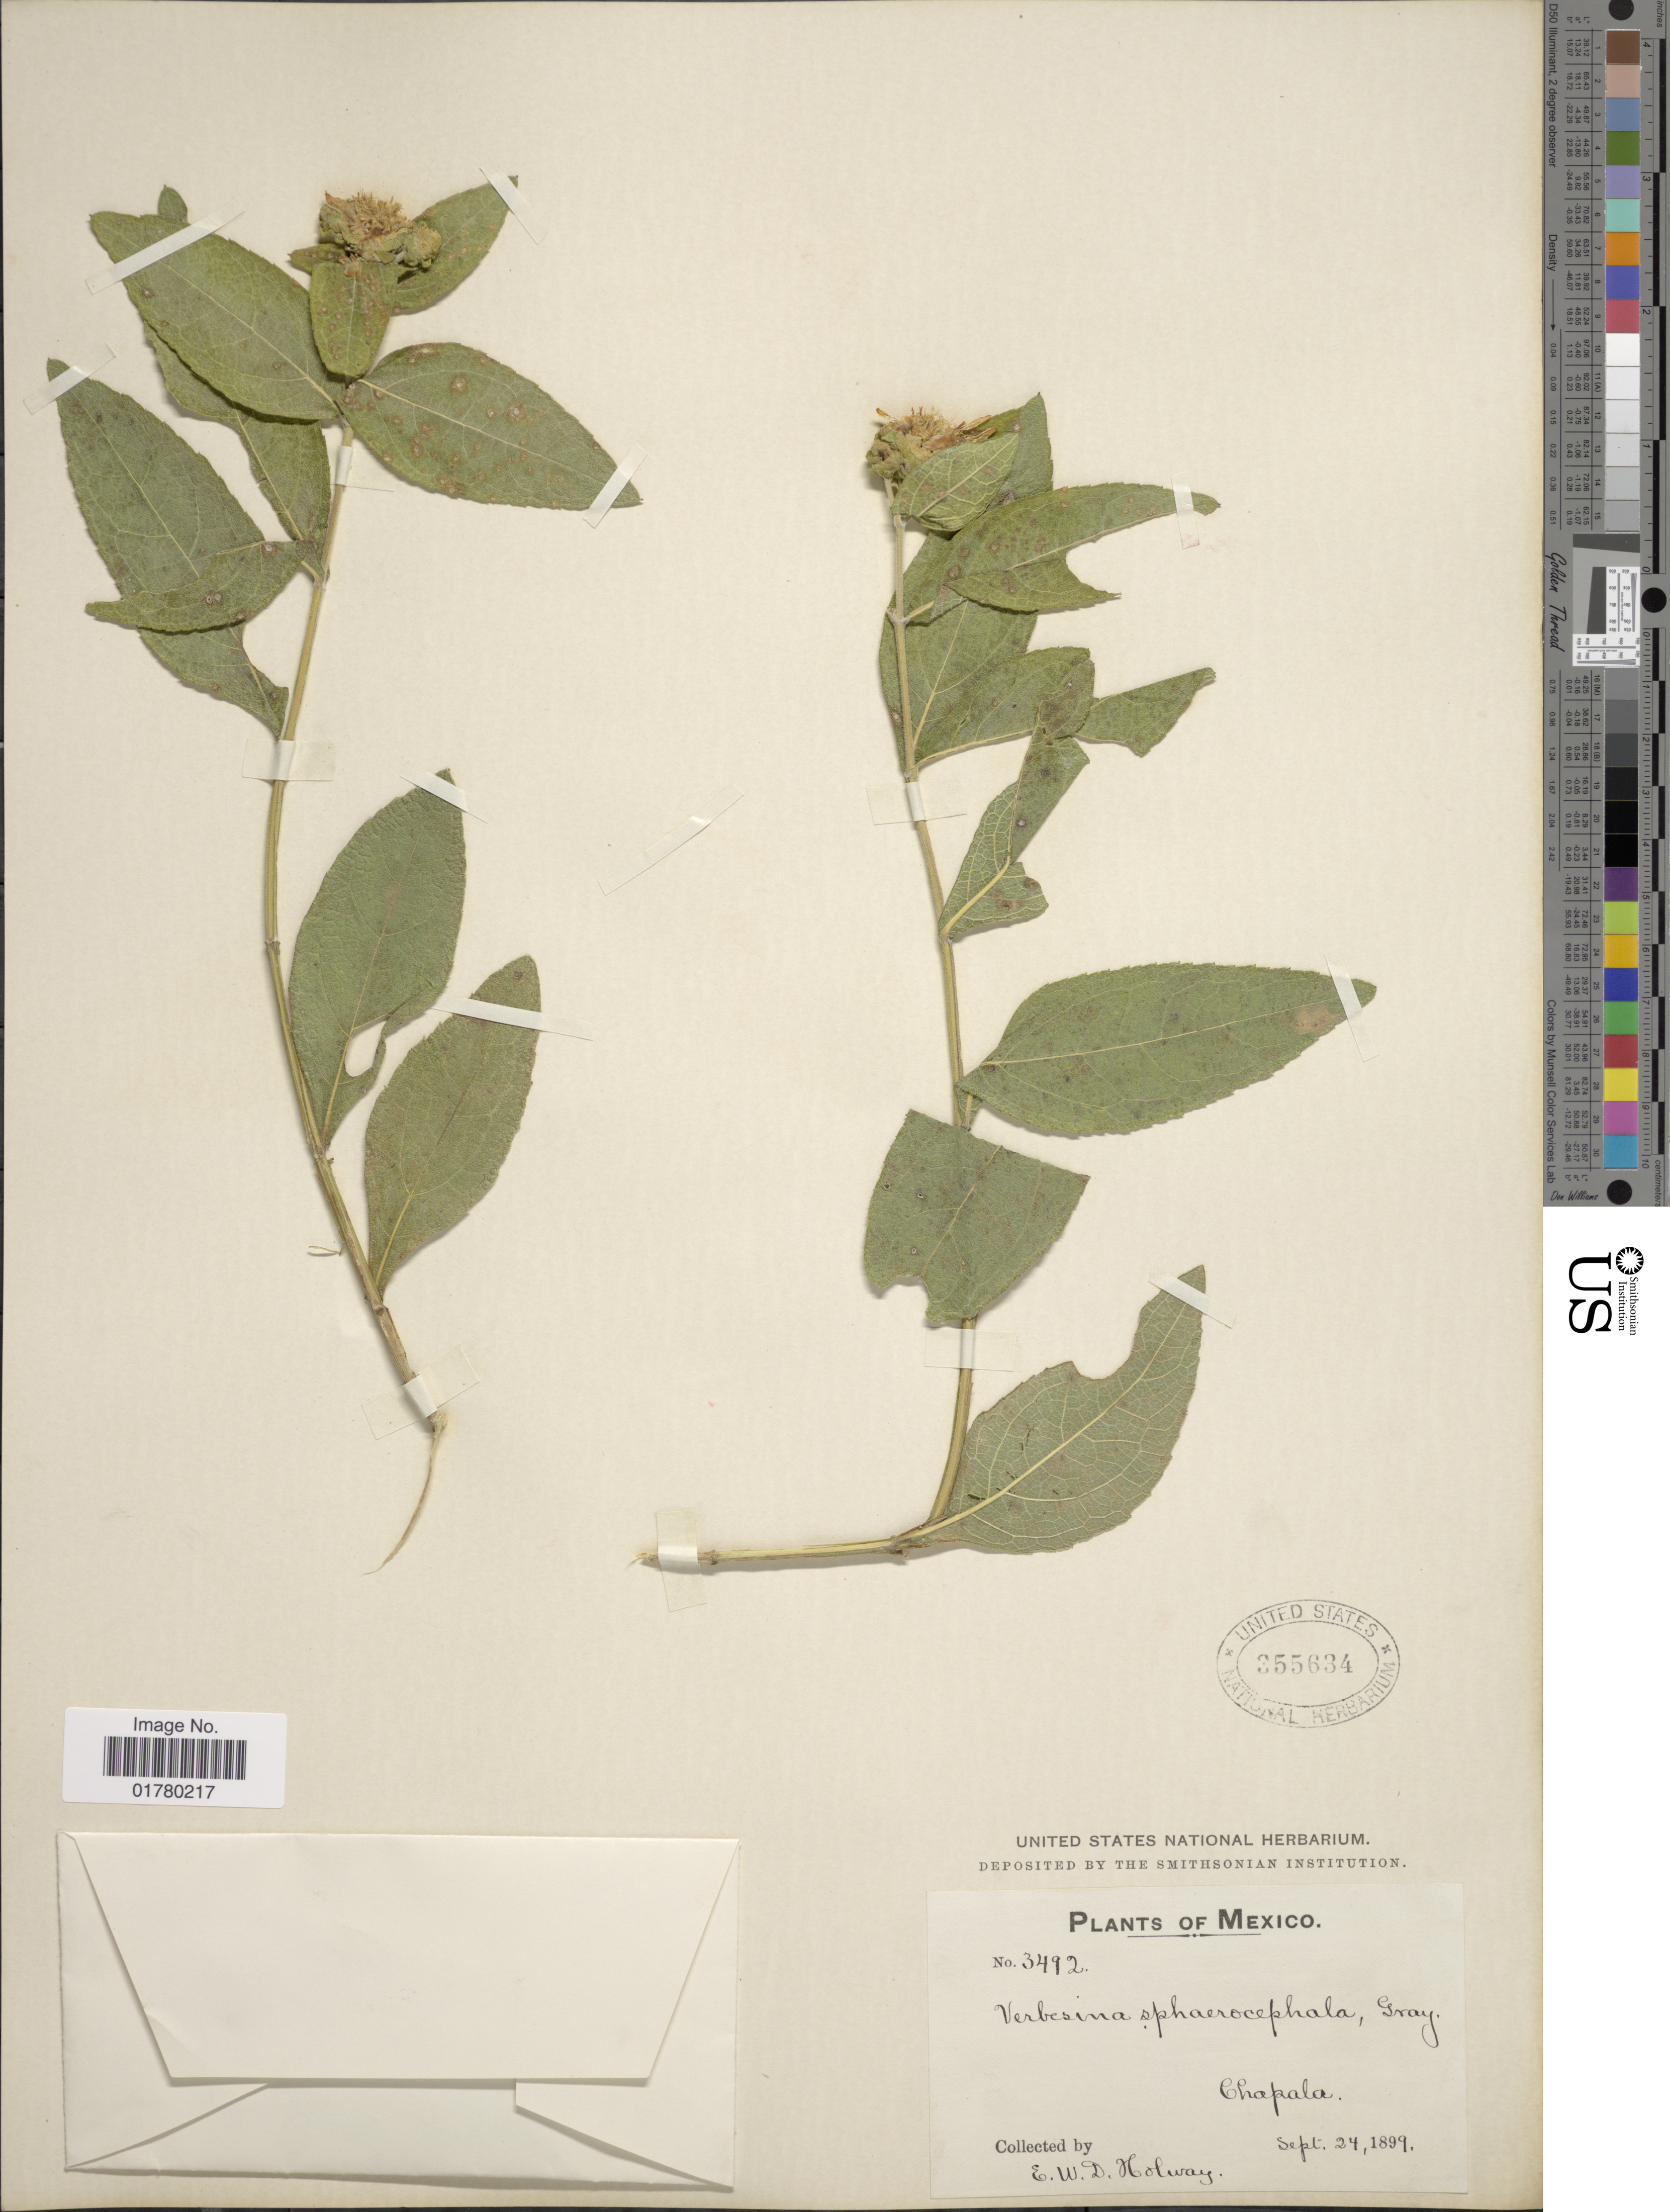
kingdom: Plantae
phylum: Tracheophyta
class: Magnoliopsida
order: Asterales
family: Asteraceae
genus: Verbesina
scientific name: Verbesina sphaerocephala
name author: A. Gray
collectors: E. W. D. Holway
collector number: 3492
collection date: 1899-09-24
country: Mexico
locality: Chapala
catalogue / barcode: US 355634